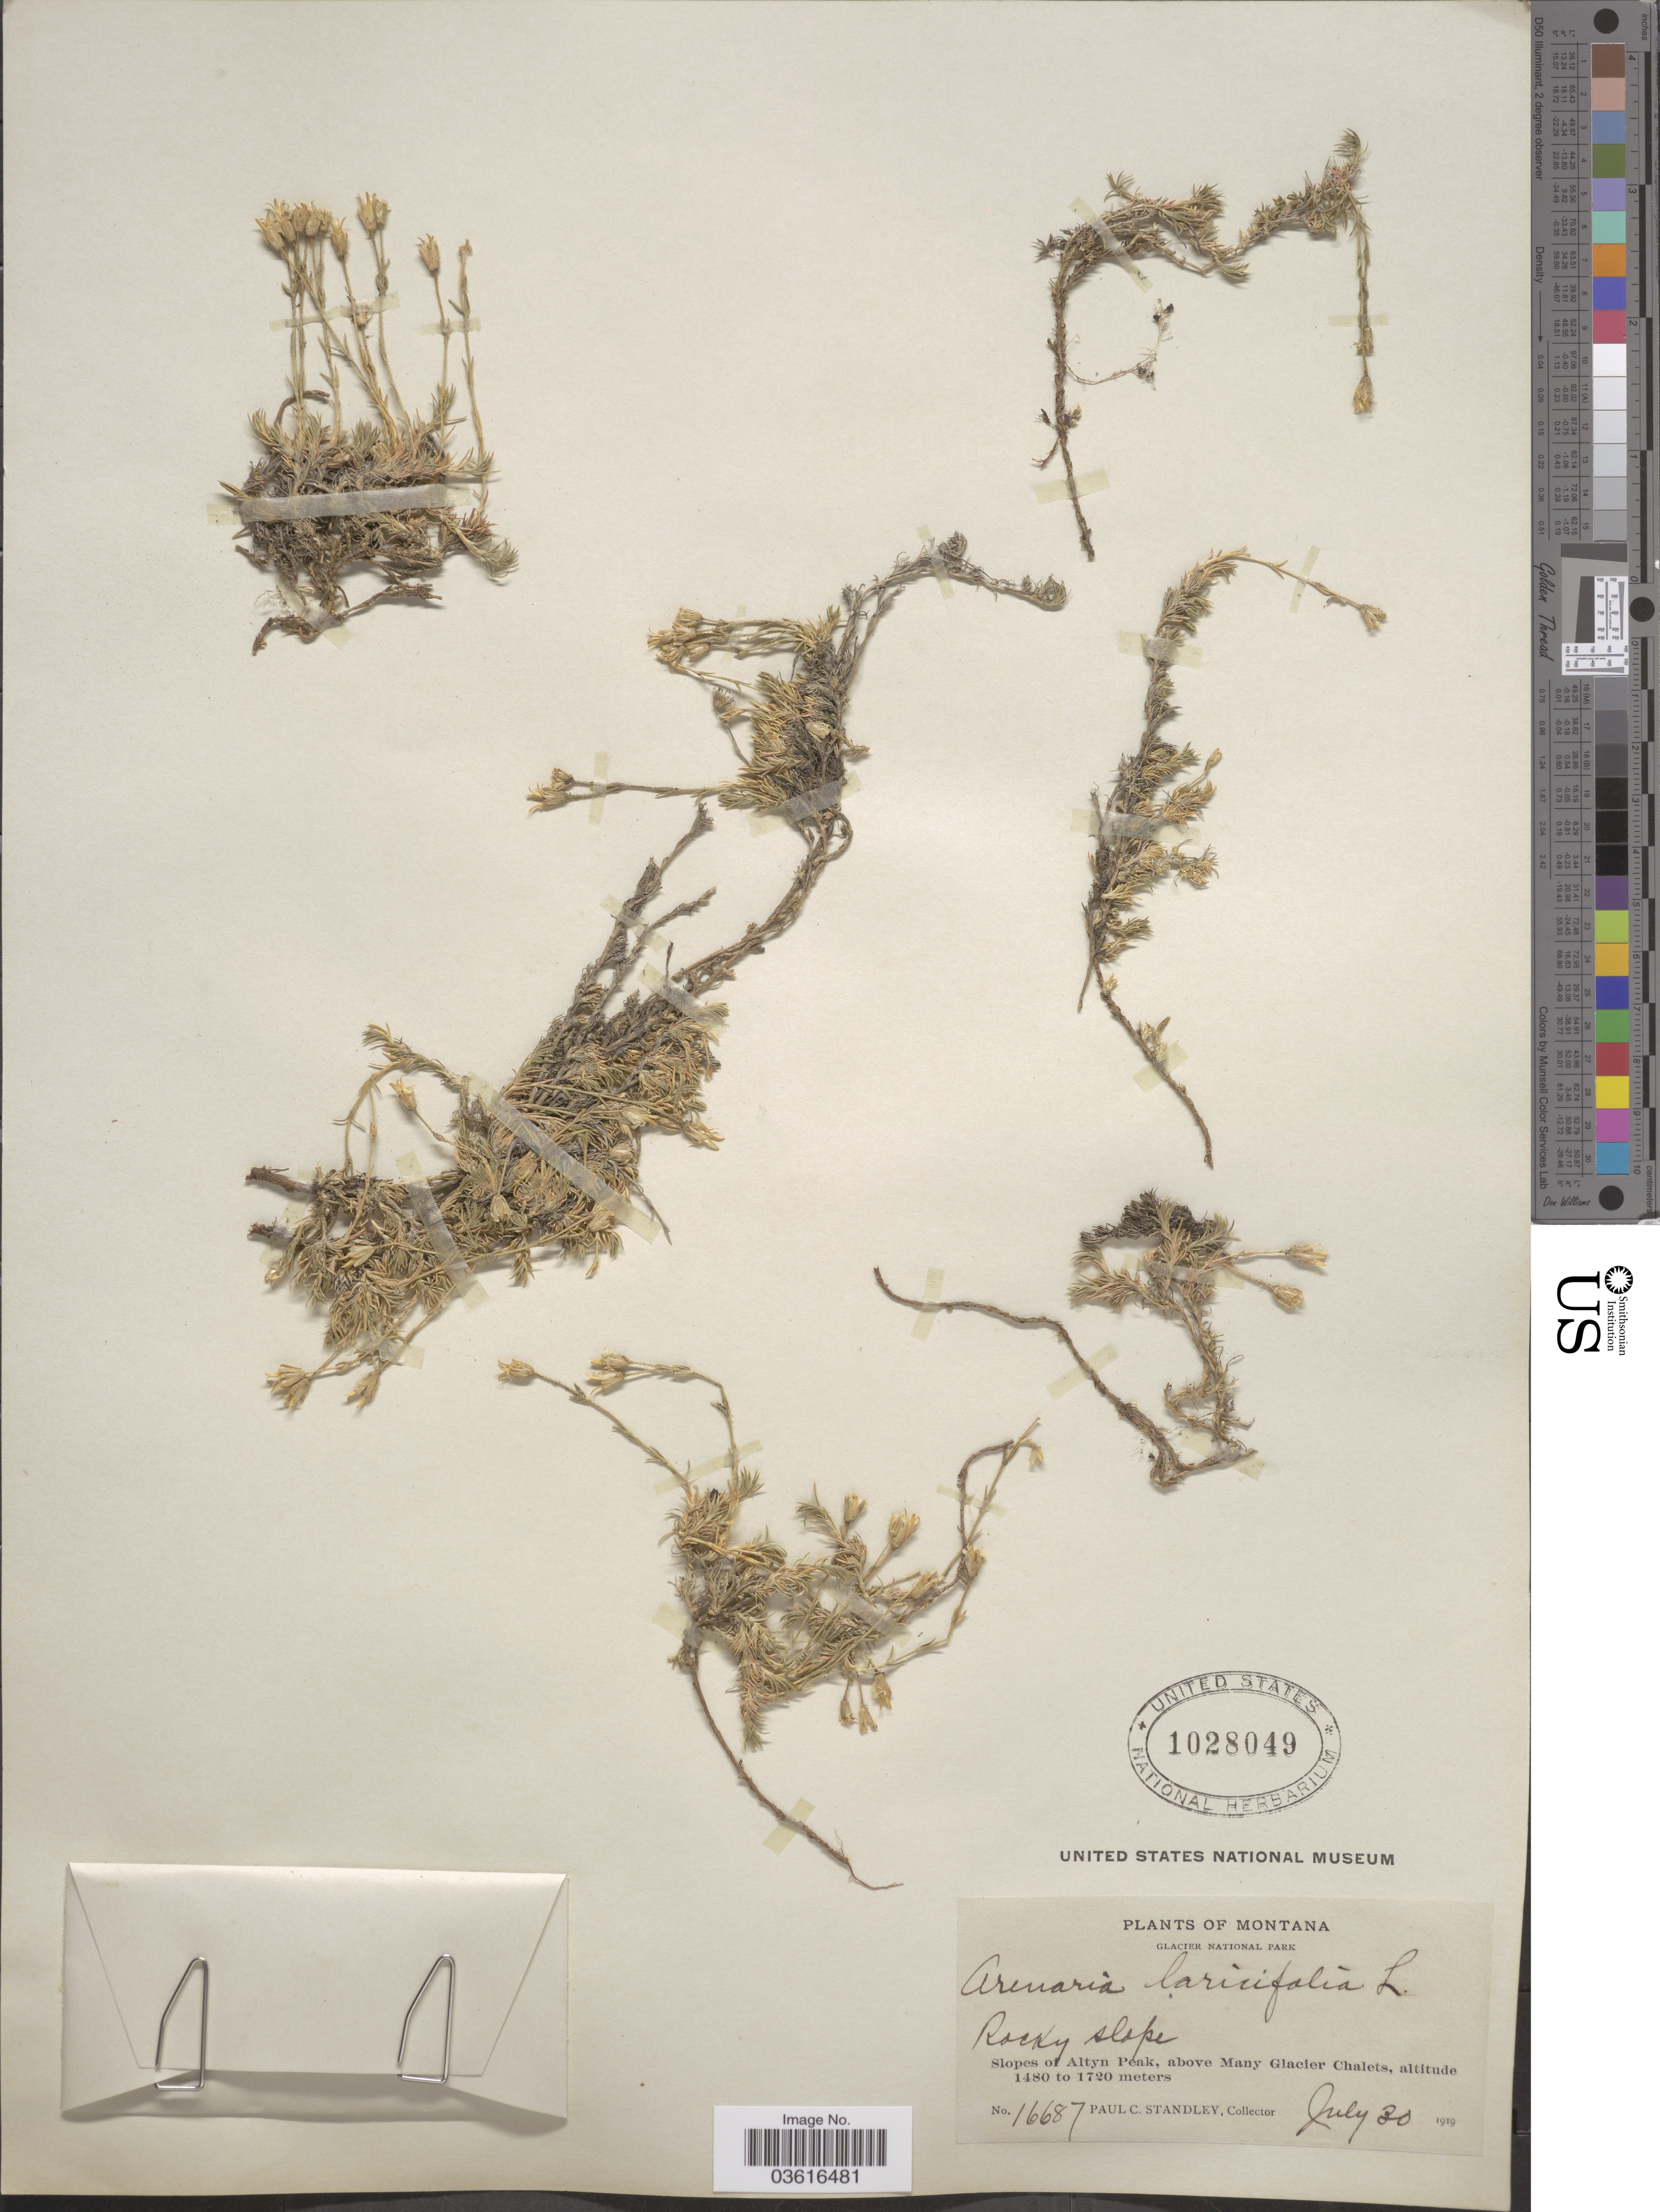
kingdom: Plantae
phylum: Tracheophyta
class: Magnoliopsida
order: Caryophyllales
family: Caryophyllaceae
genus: Cherleria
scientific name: Cherleria obtusiloba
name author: (Rydb.) A.J. Moore & Dillenb.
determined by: Strong, M. T., (US), Smithsonian Institution - National Museum of Natural History (UNITED STATES)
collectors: P. C. Standley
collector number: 16687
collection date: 1919-07-30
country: United States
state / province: Montana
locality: Glacier National Park. Slopes of Altyn Peak, above Many Glacier Chalets.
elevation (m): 1480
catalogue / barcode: US 1028049